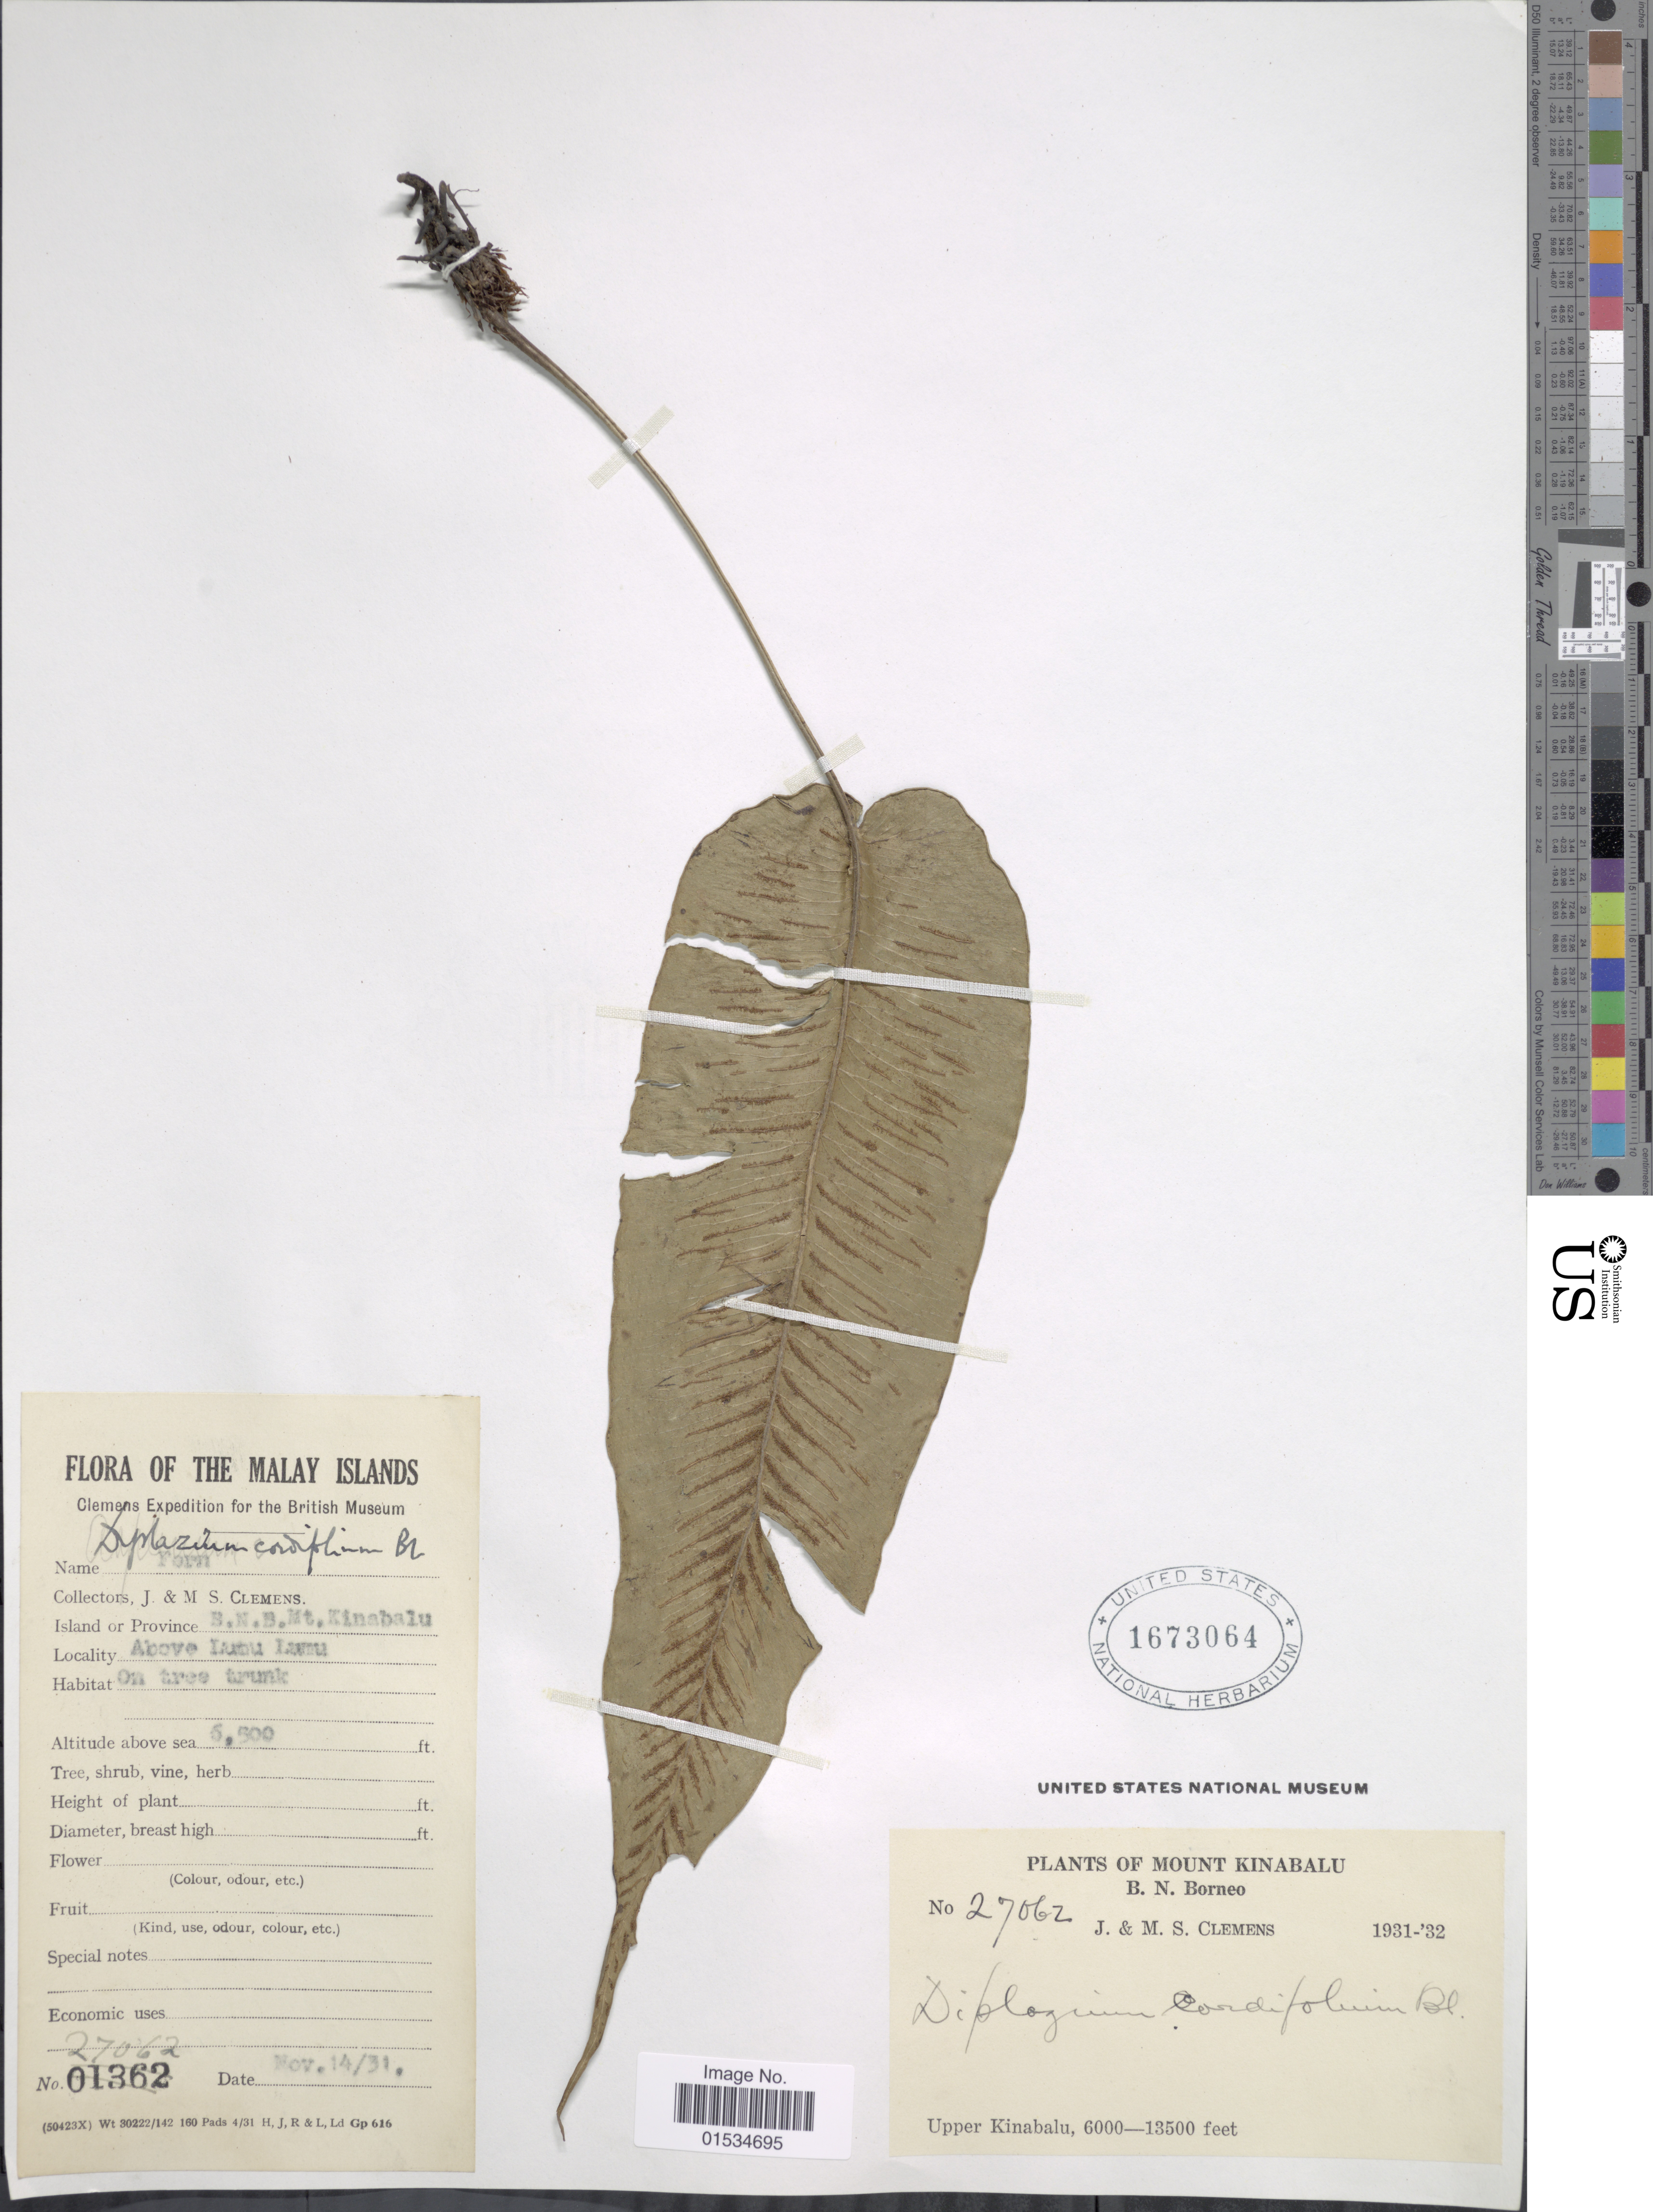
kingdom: Plantae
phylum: Tracheophyta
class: Polypodiopsida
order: Polypodiales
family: Athyriaceae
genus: Diplazium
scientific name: Diplazium cordifolium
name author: Blume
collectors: J. Clemens & M. S. Clemens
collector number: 27062/01362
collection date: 1931-11-14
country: Malaysia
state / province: Sabah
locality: Mount Kinabalu, B.N. Borneo, Above Lumu Lumu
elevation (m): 1829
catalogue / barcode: US 1673064